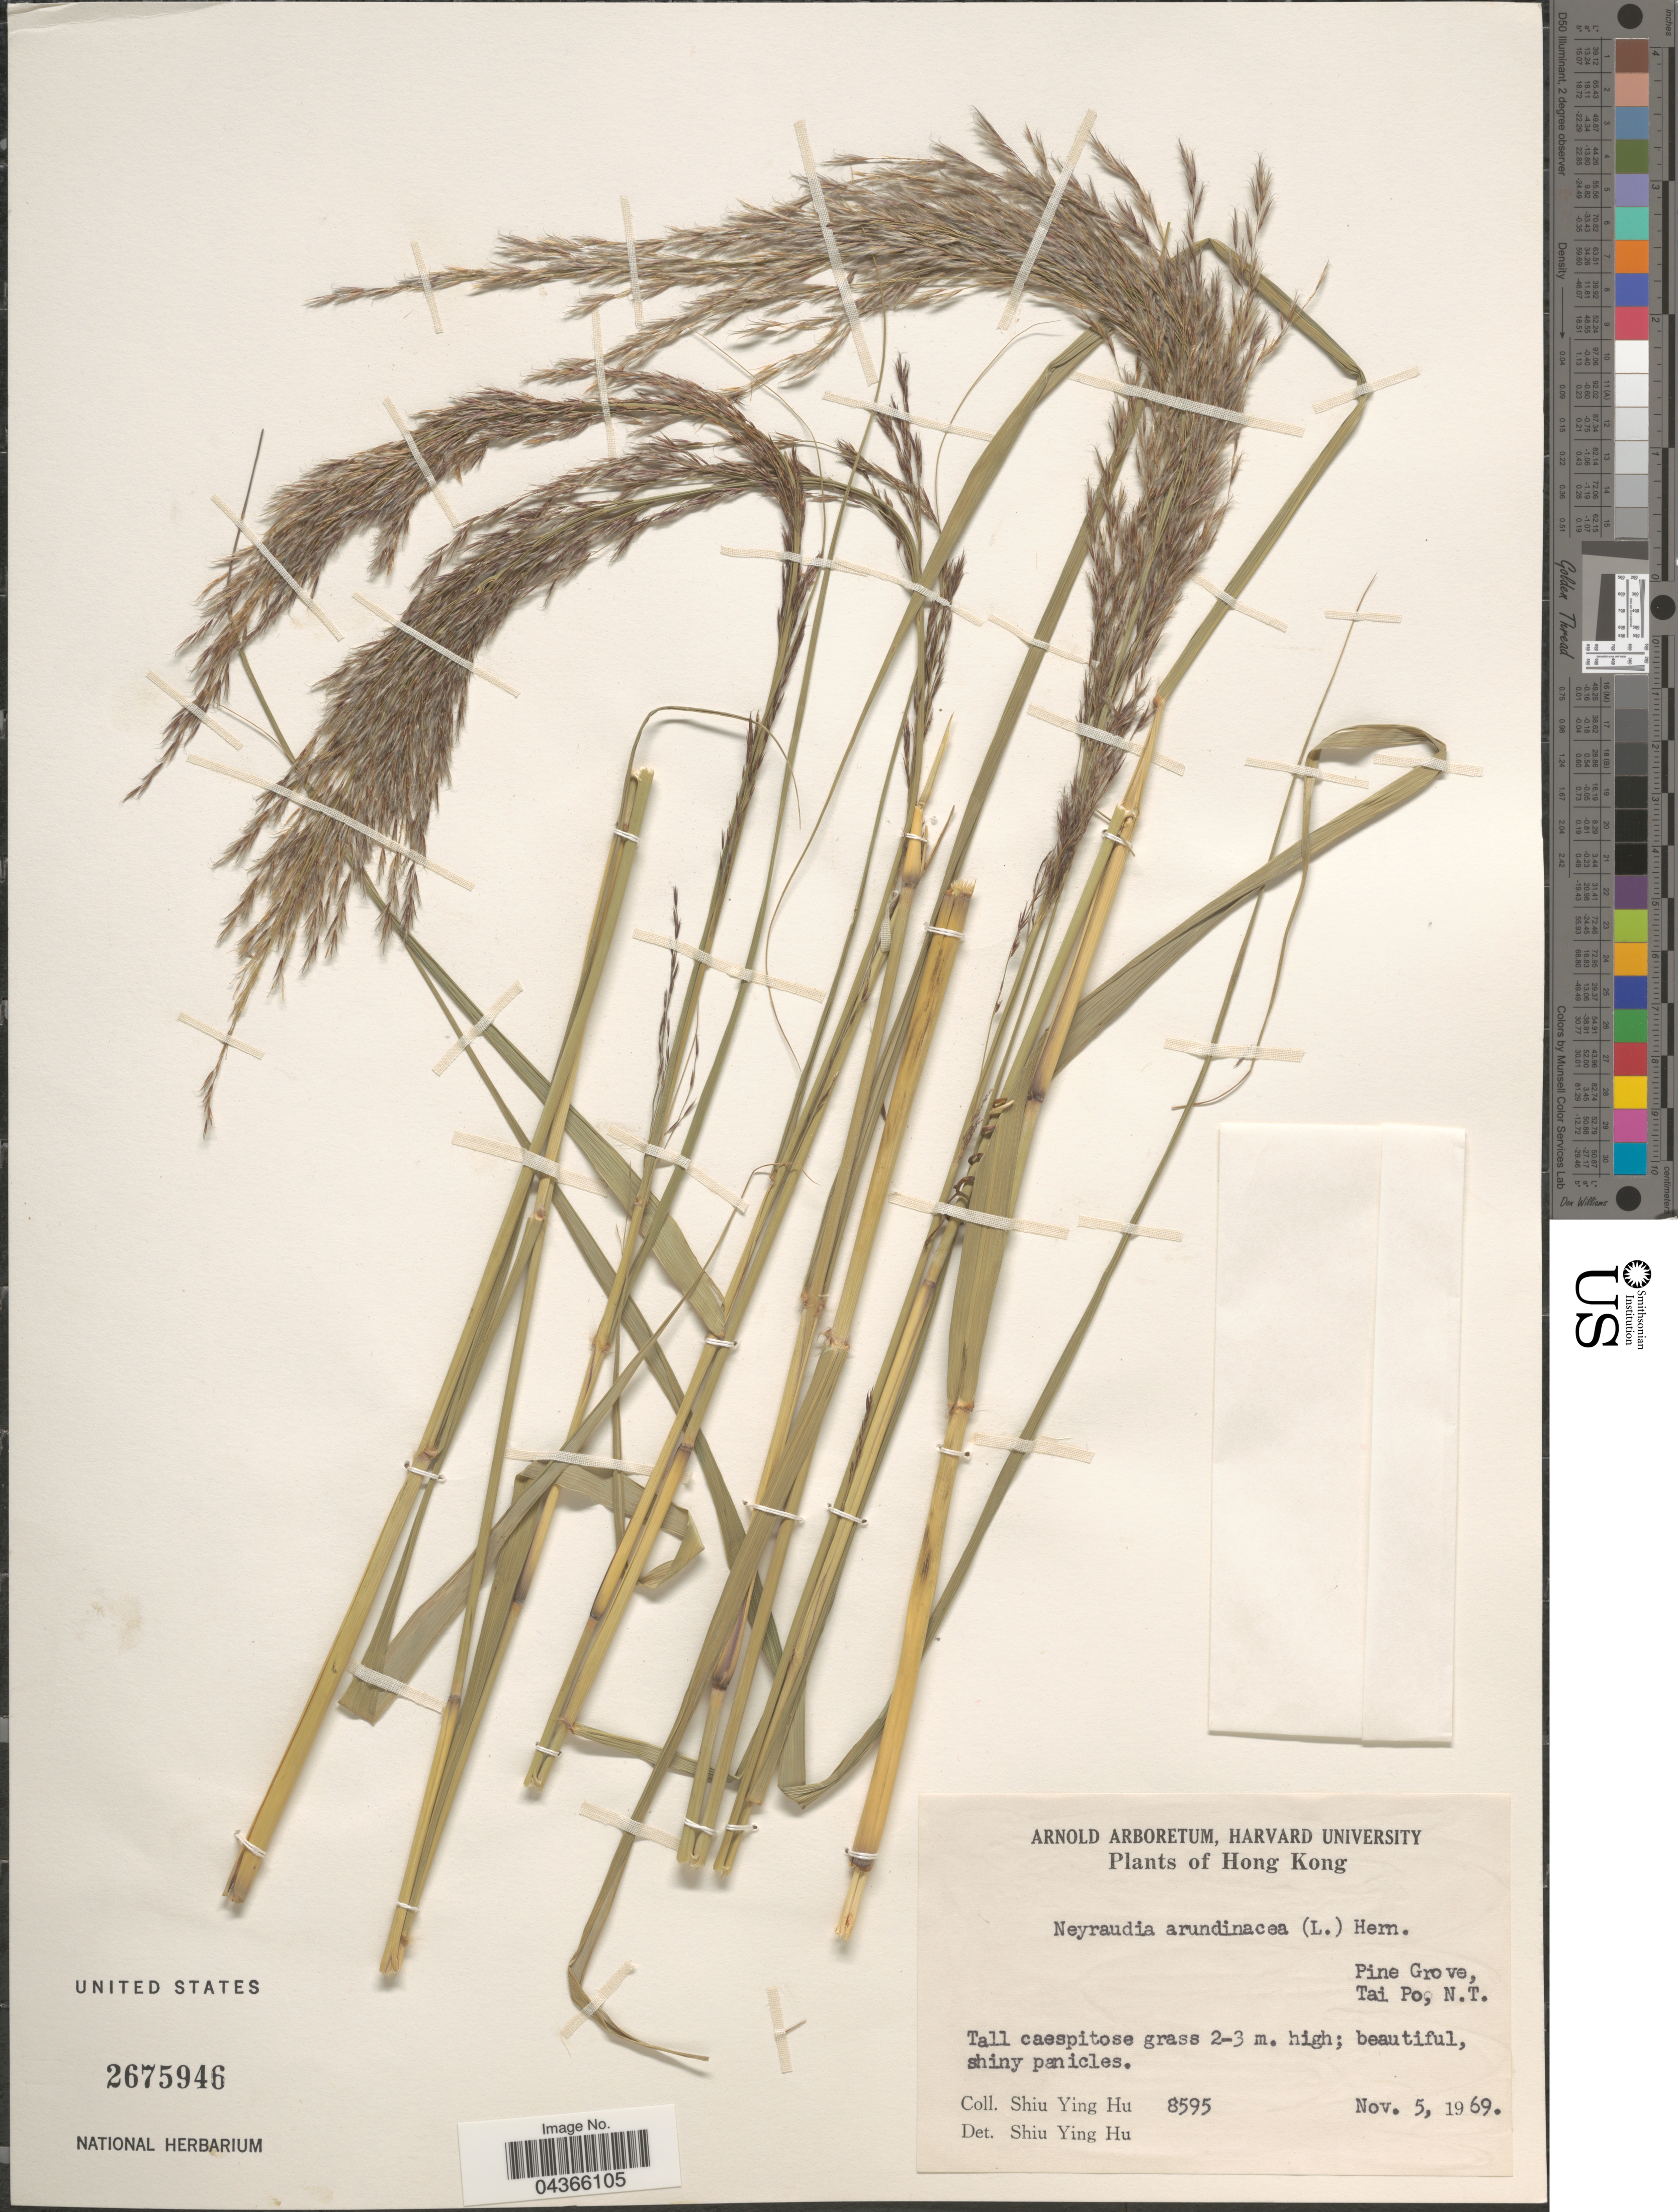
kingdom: Plantae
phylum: Tracheophyta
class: Liliopsida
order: Poales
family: Poaceae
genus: Neyraudia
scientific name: Neyraudia arundinacea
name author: (L.) Henr.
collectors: S. Y. Hu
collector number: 8595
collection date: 1969-11-05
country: China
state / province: Hong Kong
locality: Pine Grove, Tai Po, N. T.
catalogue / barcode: US 2675946